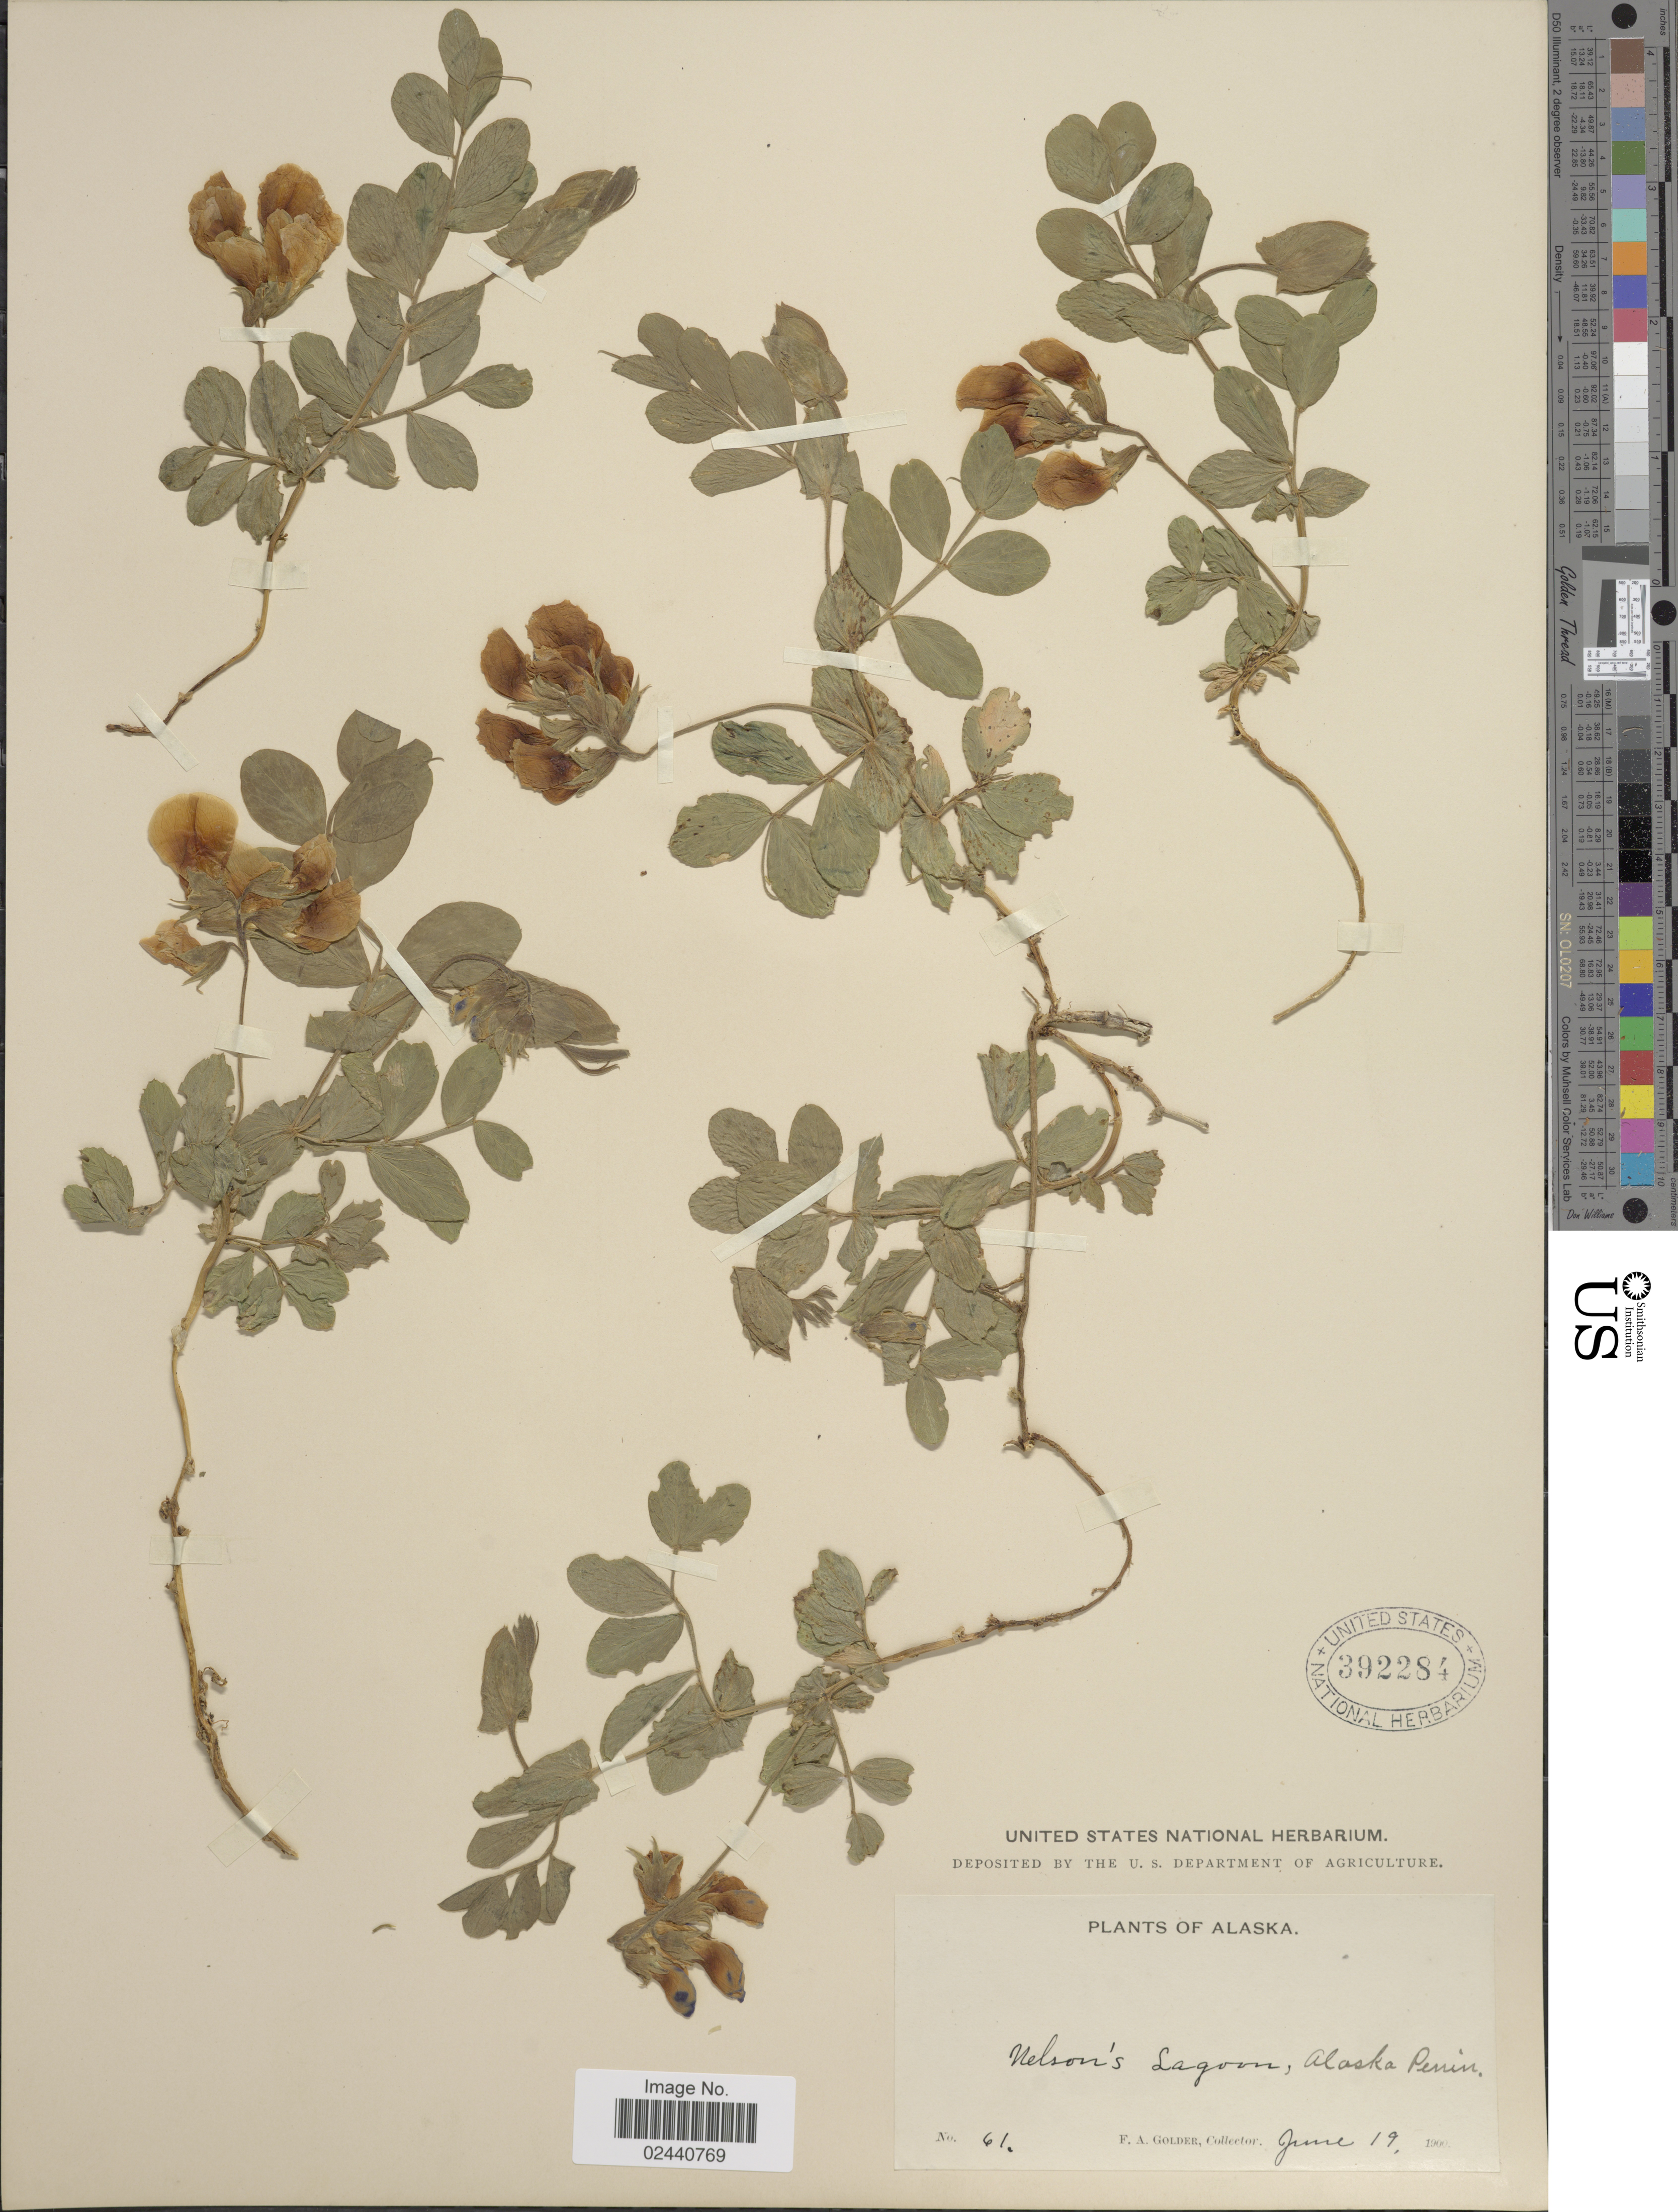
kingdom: Plantae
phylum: Tracheophyta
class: Magnoliopsida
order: Fabales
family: Fabaceae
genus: Lathyrus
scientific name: Lathyrus japonicus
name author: Willd.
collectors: F. Golder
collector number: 61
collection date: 1900-06-19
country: United States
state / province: Alaska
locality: Nelson's Lagoon, Alaska Penin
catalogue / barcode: US 392284